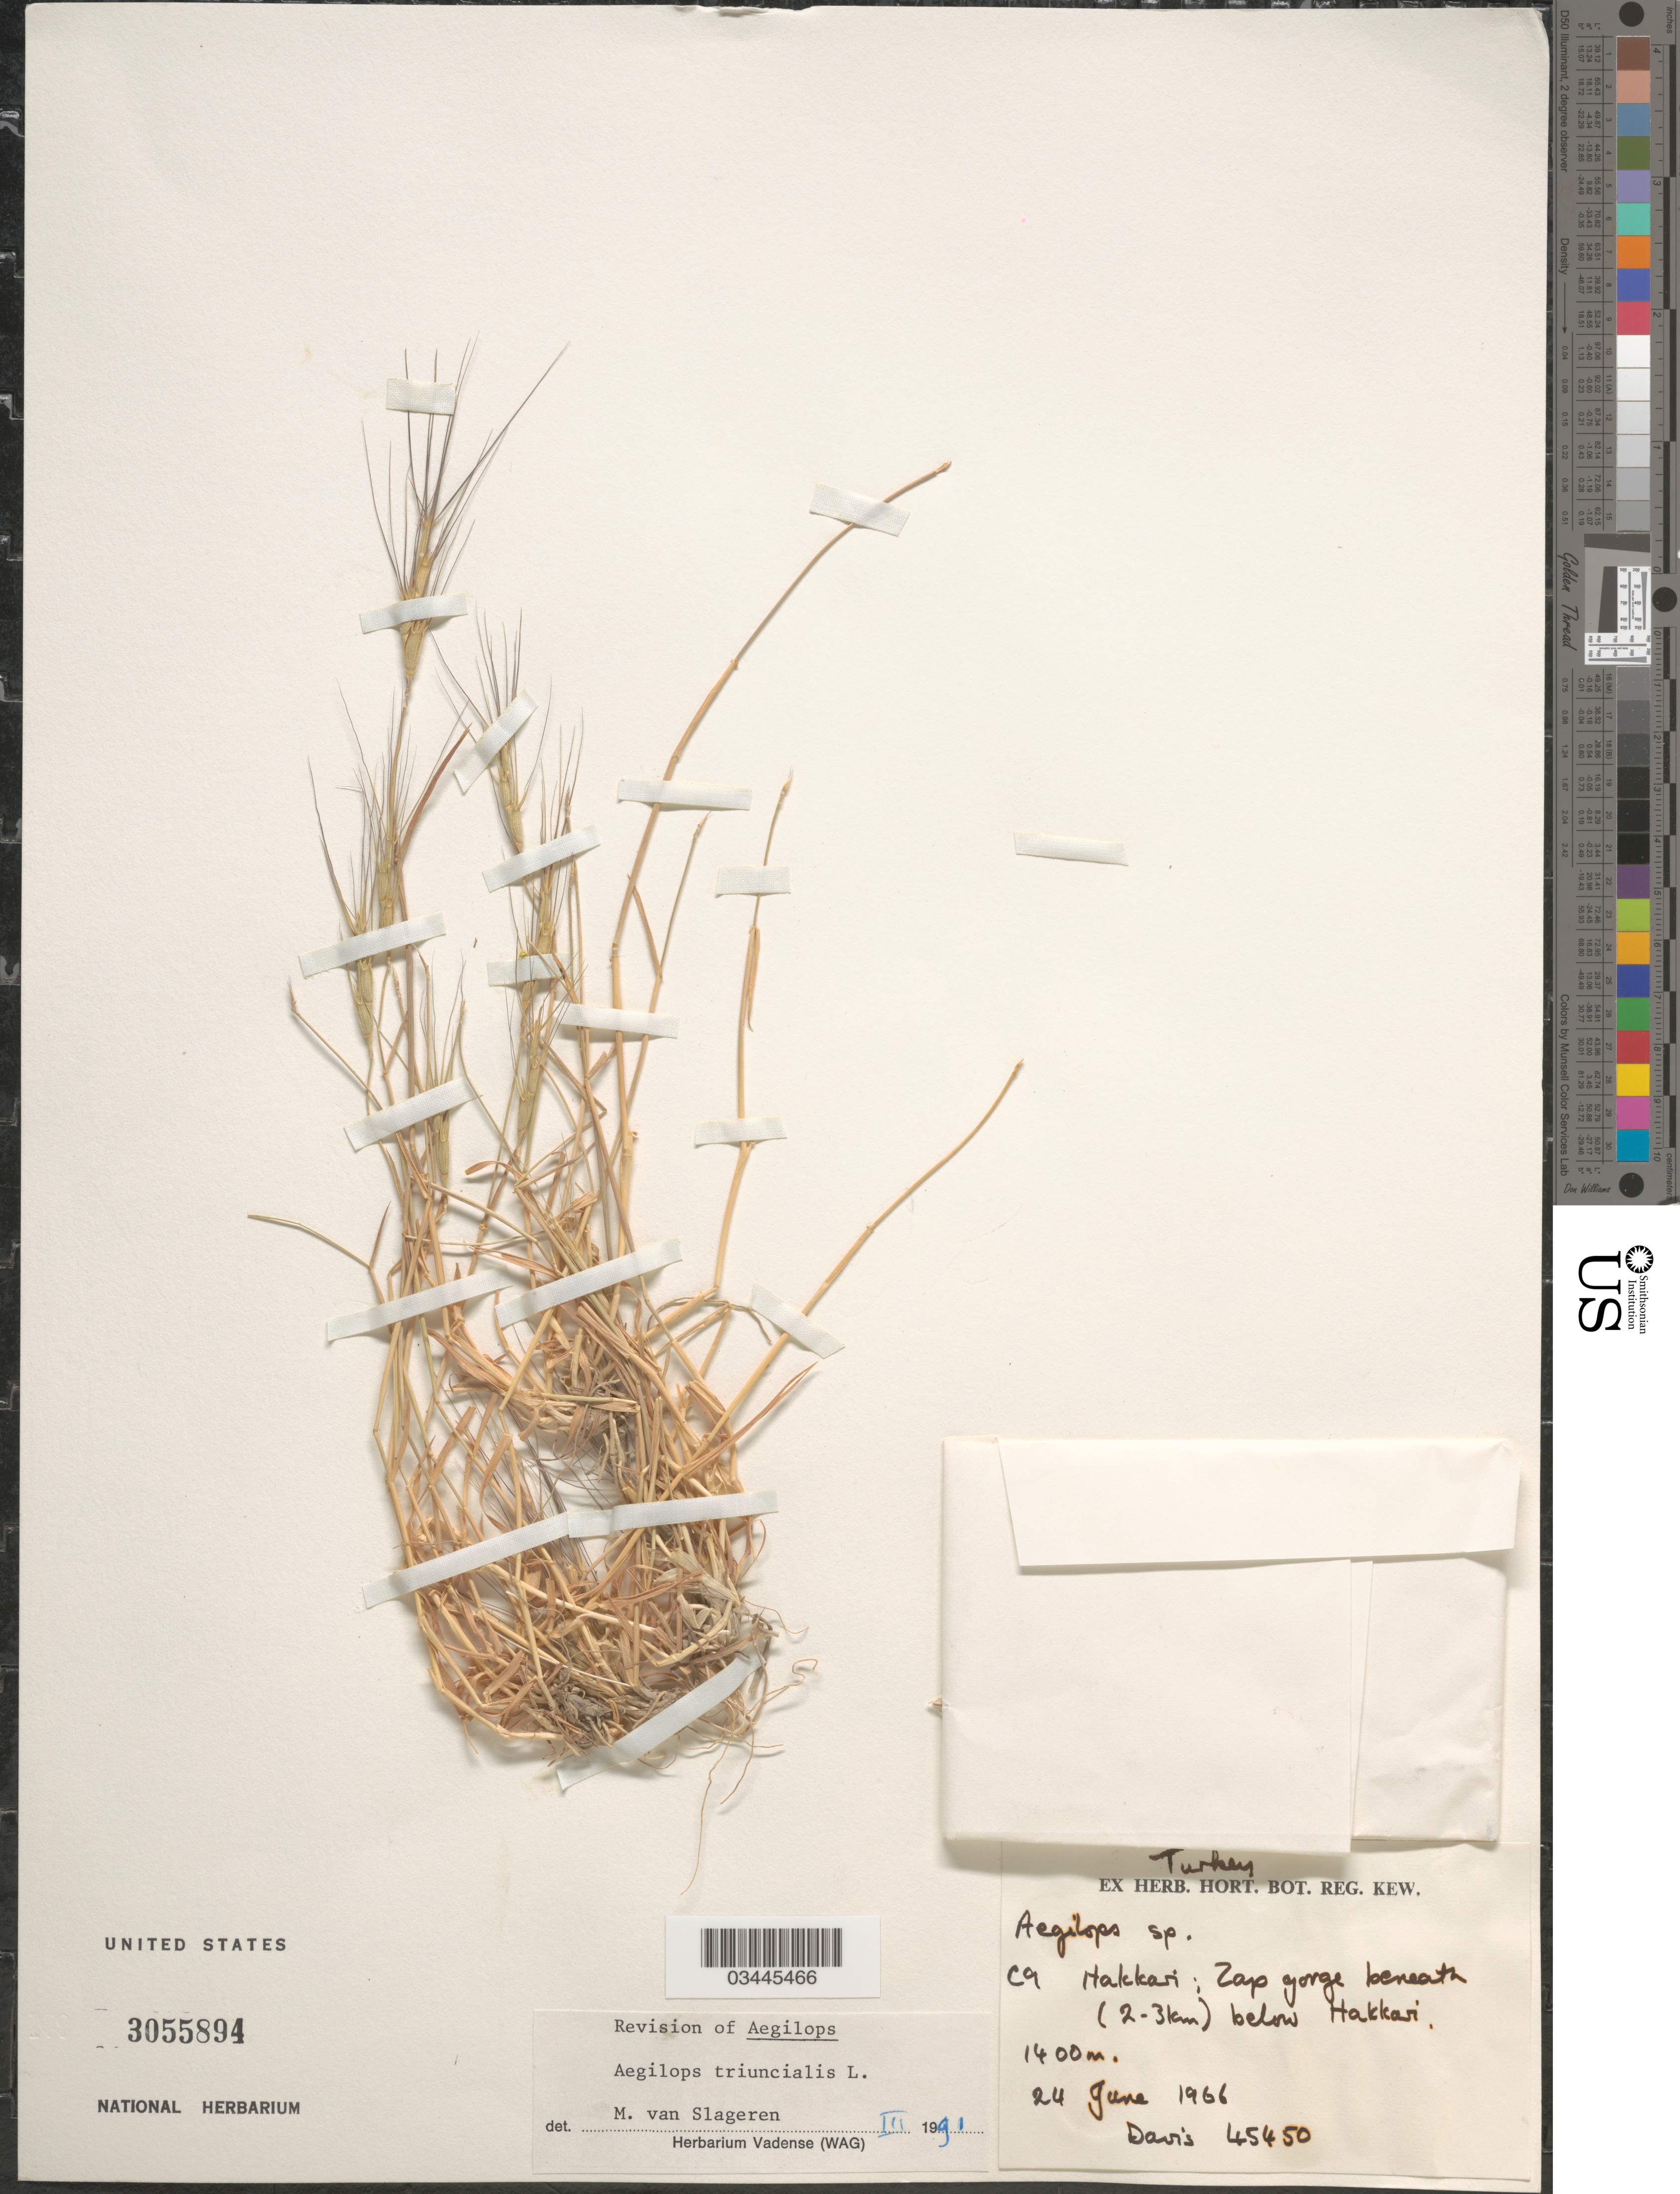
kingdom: Plantae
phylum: Tracheophyta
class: Liliopsida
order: Poales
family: Poaceae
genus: Aegilops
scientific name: Aegilops triuncialis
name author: L.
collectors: -. Davis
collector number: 45450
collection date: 1966-06-24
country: Turkey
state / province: Hakkari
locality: C9: Zap gorge beneath (2-3km) below Hakkari.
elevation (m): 1400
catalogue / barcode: US 3055894